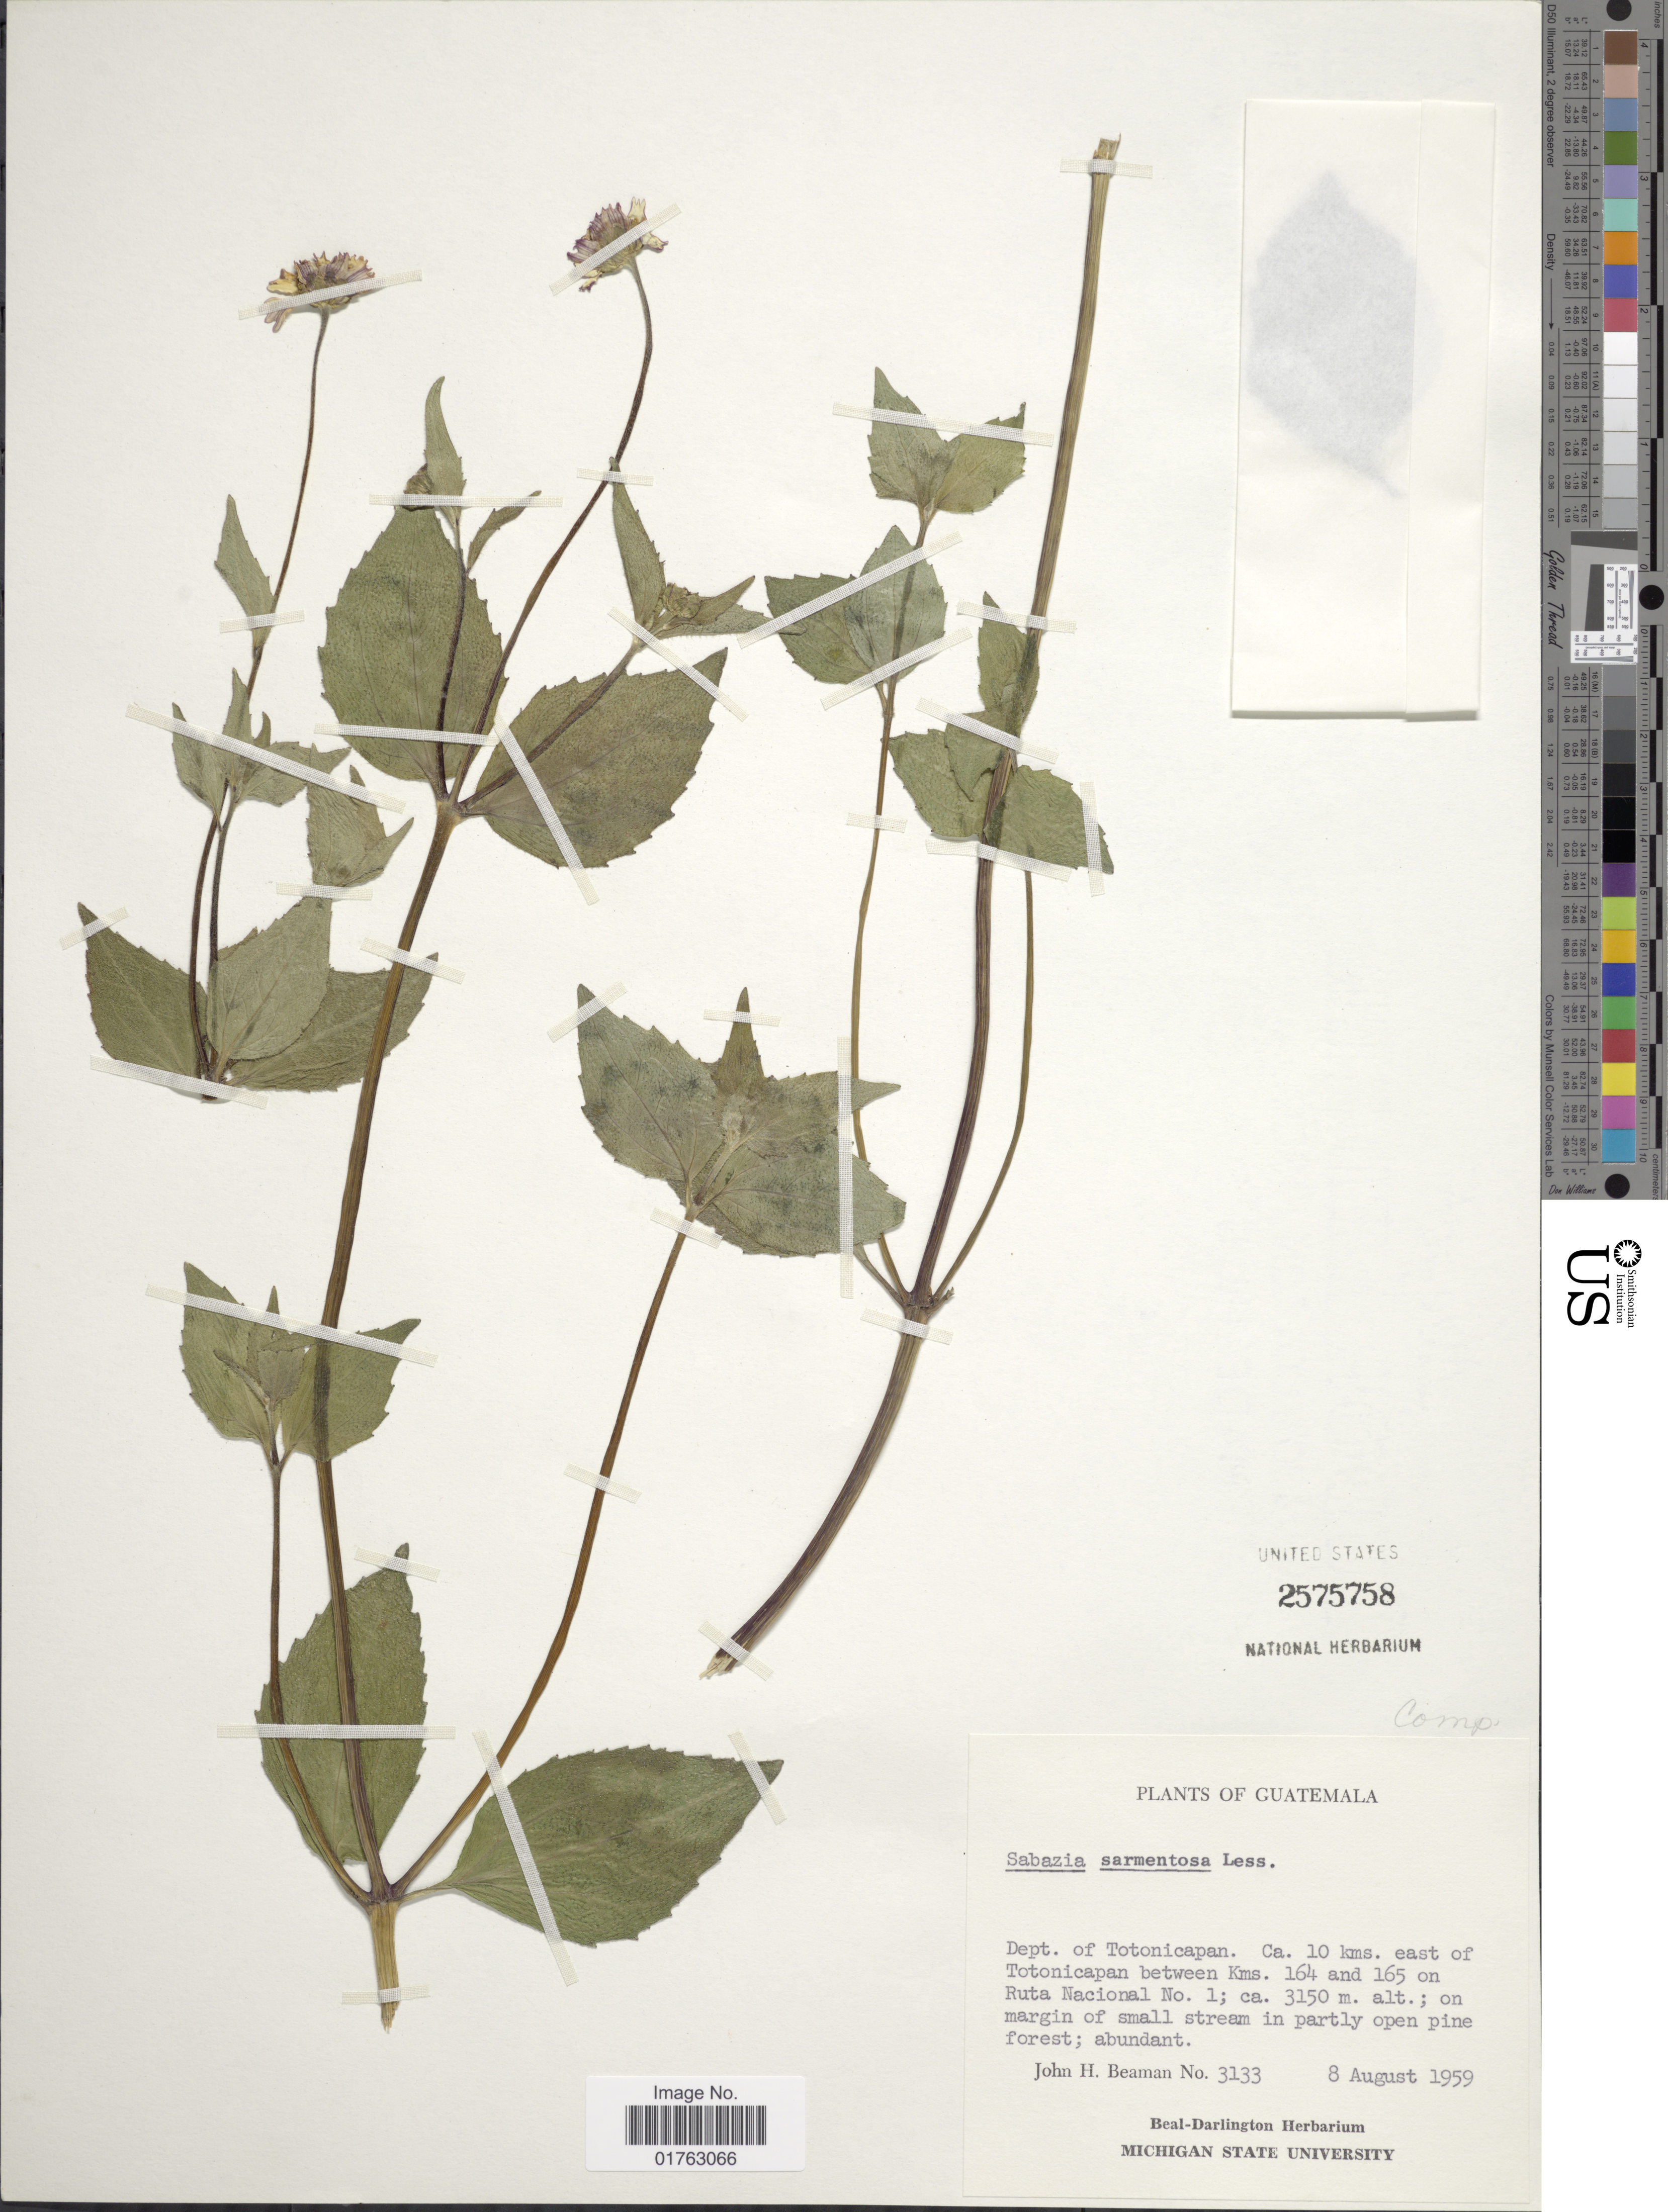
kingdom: Plantae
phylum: Tracheophyta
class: Magnoliopsida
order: Asterales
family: Asteraceae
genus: Sabazia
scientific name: Sabazia sarmentosa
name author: Less.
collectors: J. H. Beaman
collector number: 3133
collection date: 1959-08-08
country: Guatemala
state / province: Totonicapan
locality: Dept. of Totonicapan, ca. 10 kms. east of Tototnicapan between Kms. 164 and 165 on Ruta Nacional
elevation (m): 3150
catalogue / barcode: US 2575758